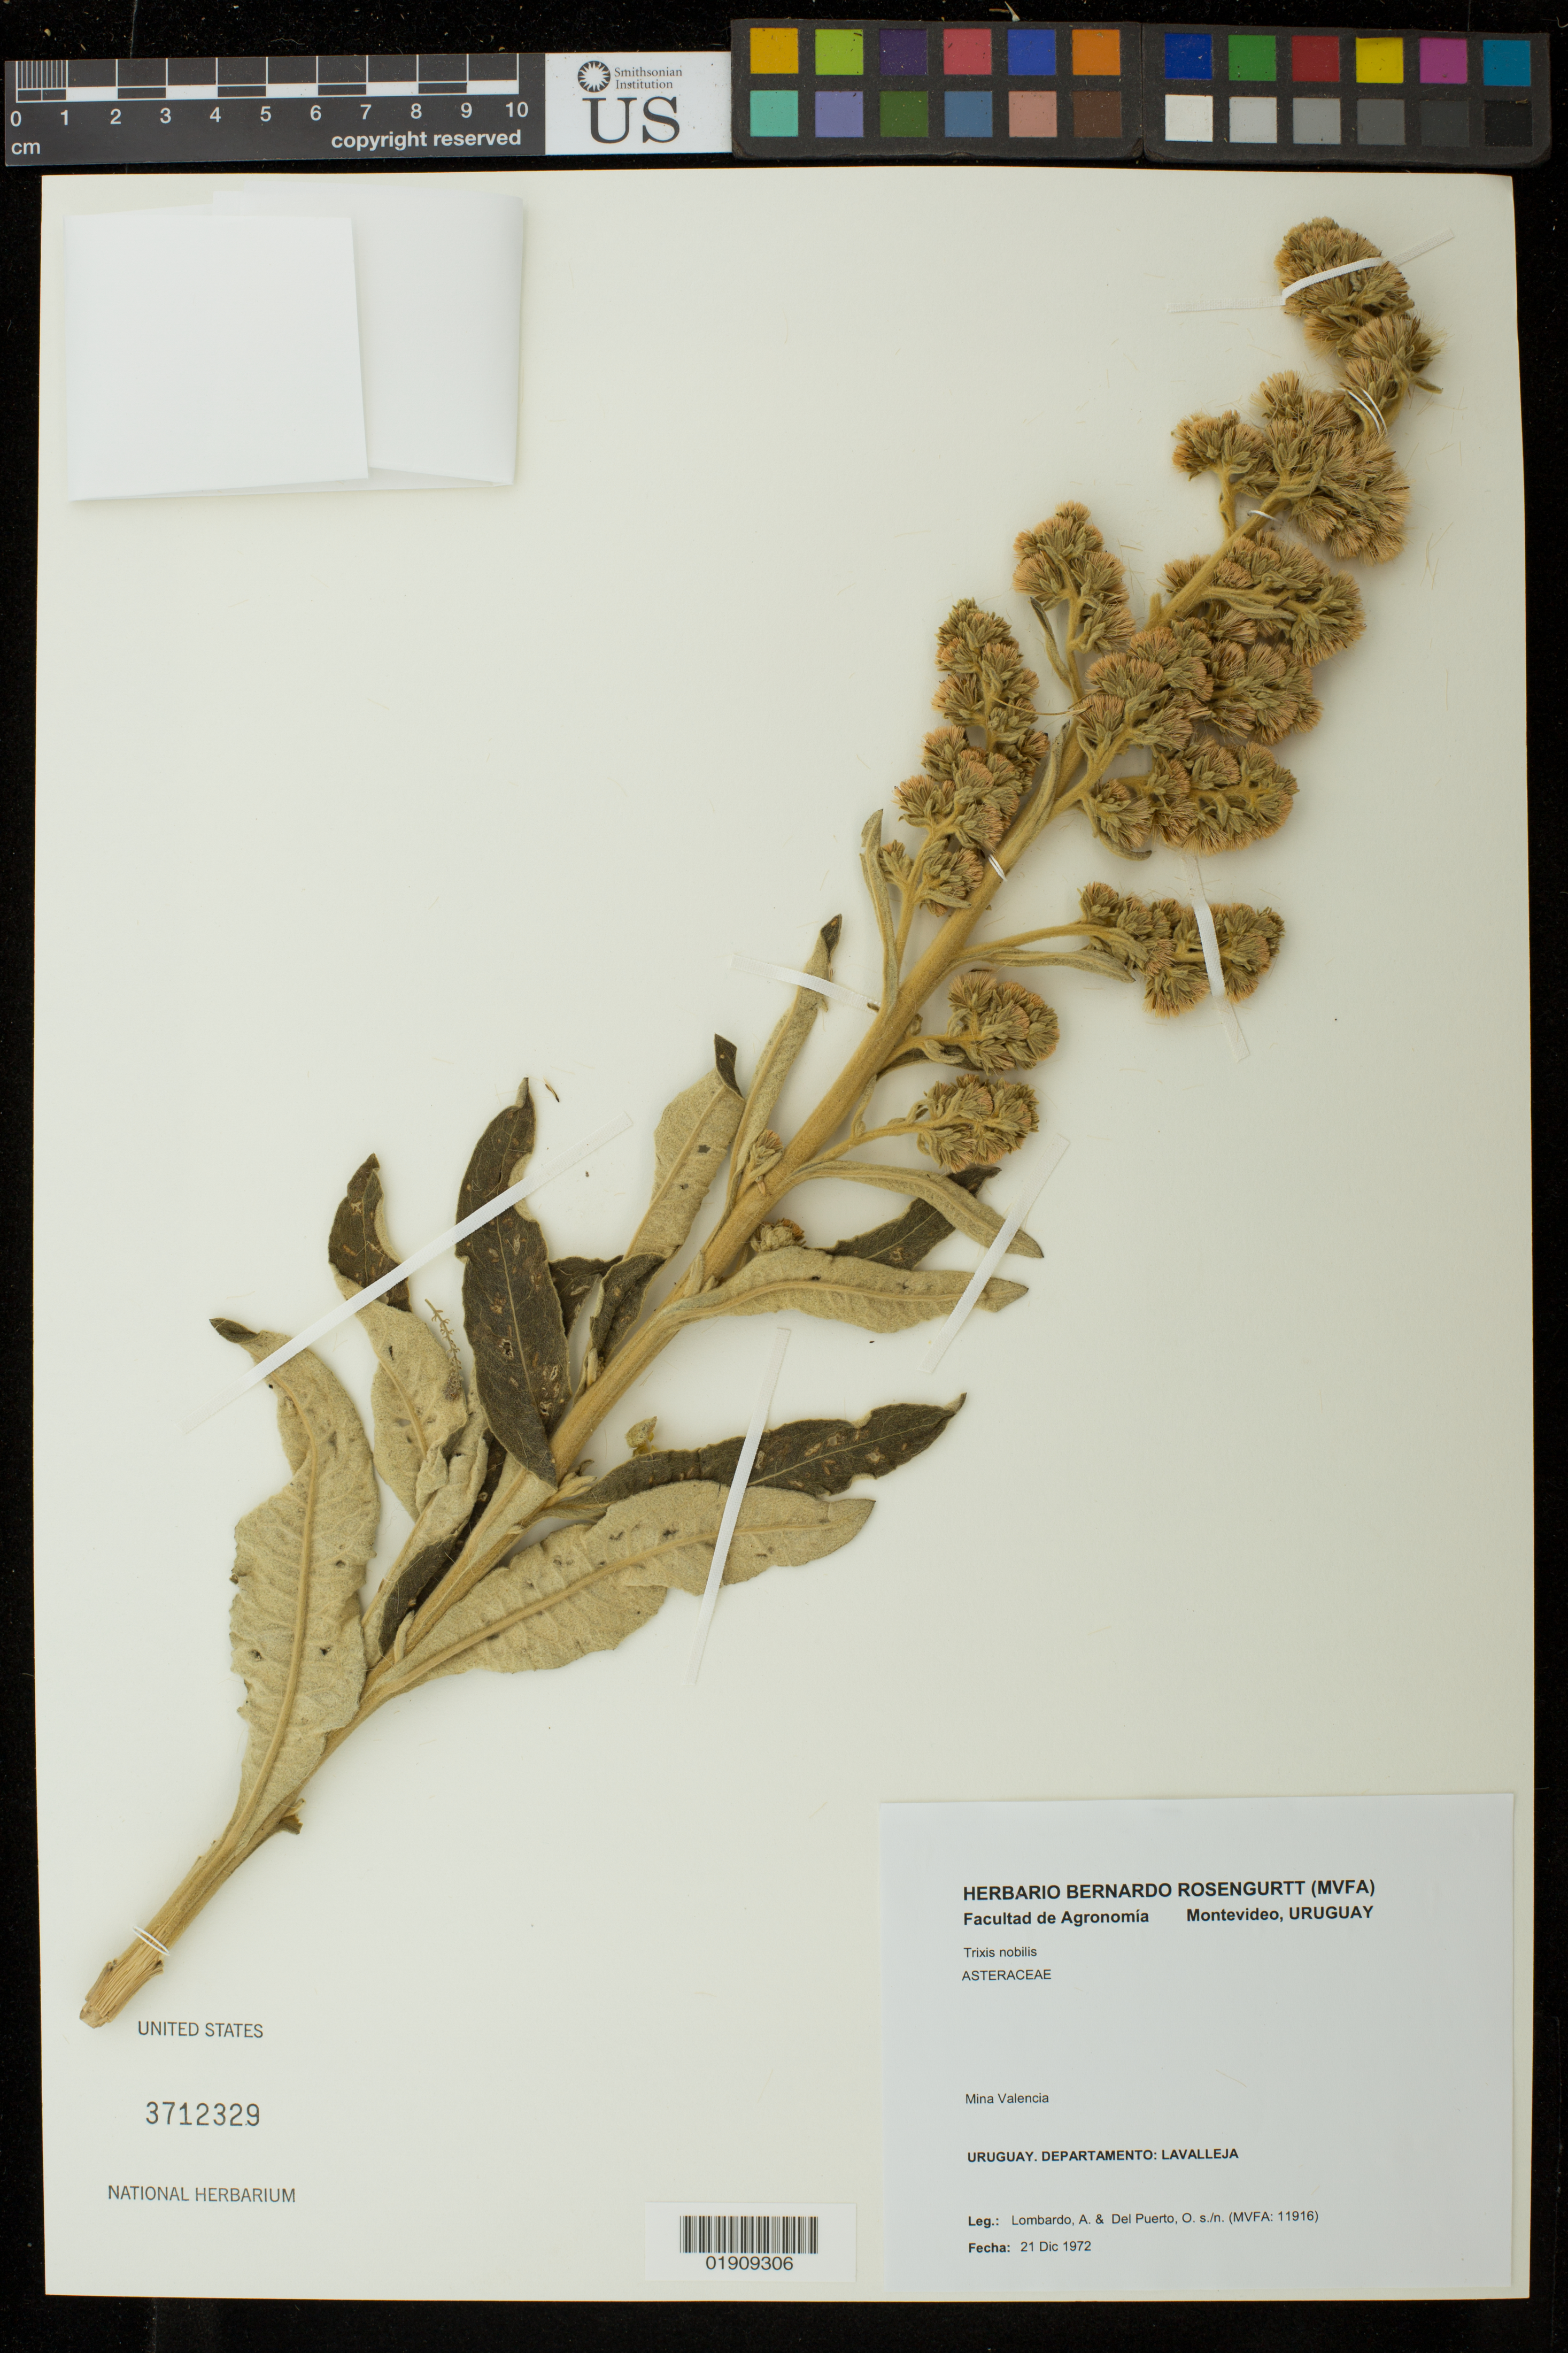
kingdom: Plantae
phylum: Tracheophyta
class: Magnoliopsida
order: Asterales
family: Asteraceae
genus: Trixis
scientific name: Trixis nobilis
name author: (Vell.) Katinas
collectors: A. Lombardo & O. Del Puerto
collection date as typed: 21 December 1972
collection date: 1972-12-21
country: Uruguay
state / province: Lavalleja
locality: Mina Valencia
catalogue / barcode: US 3712329